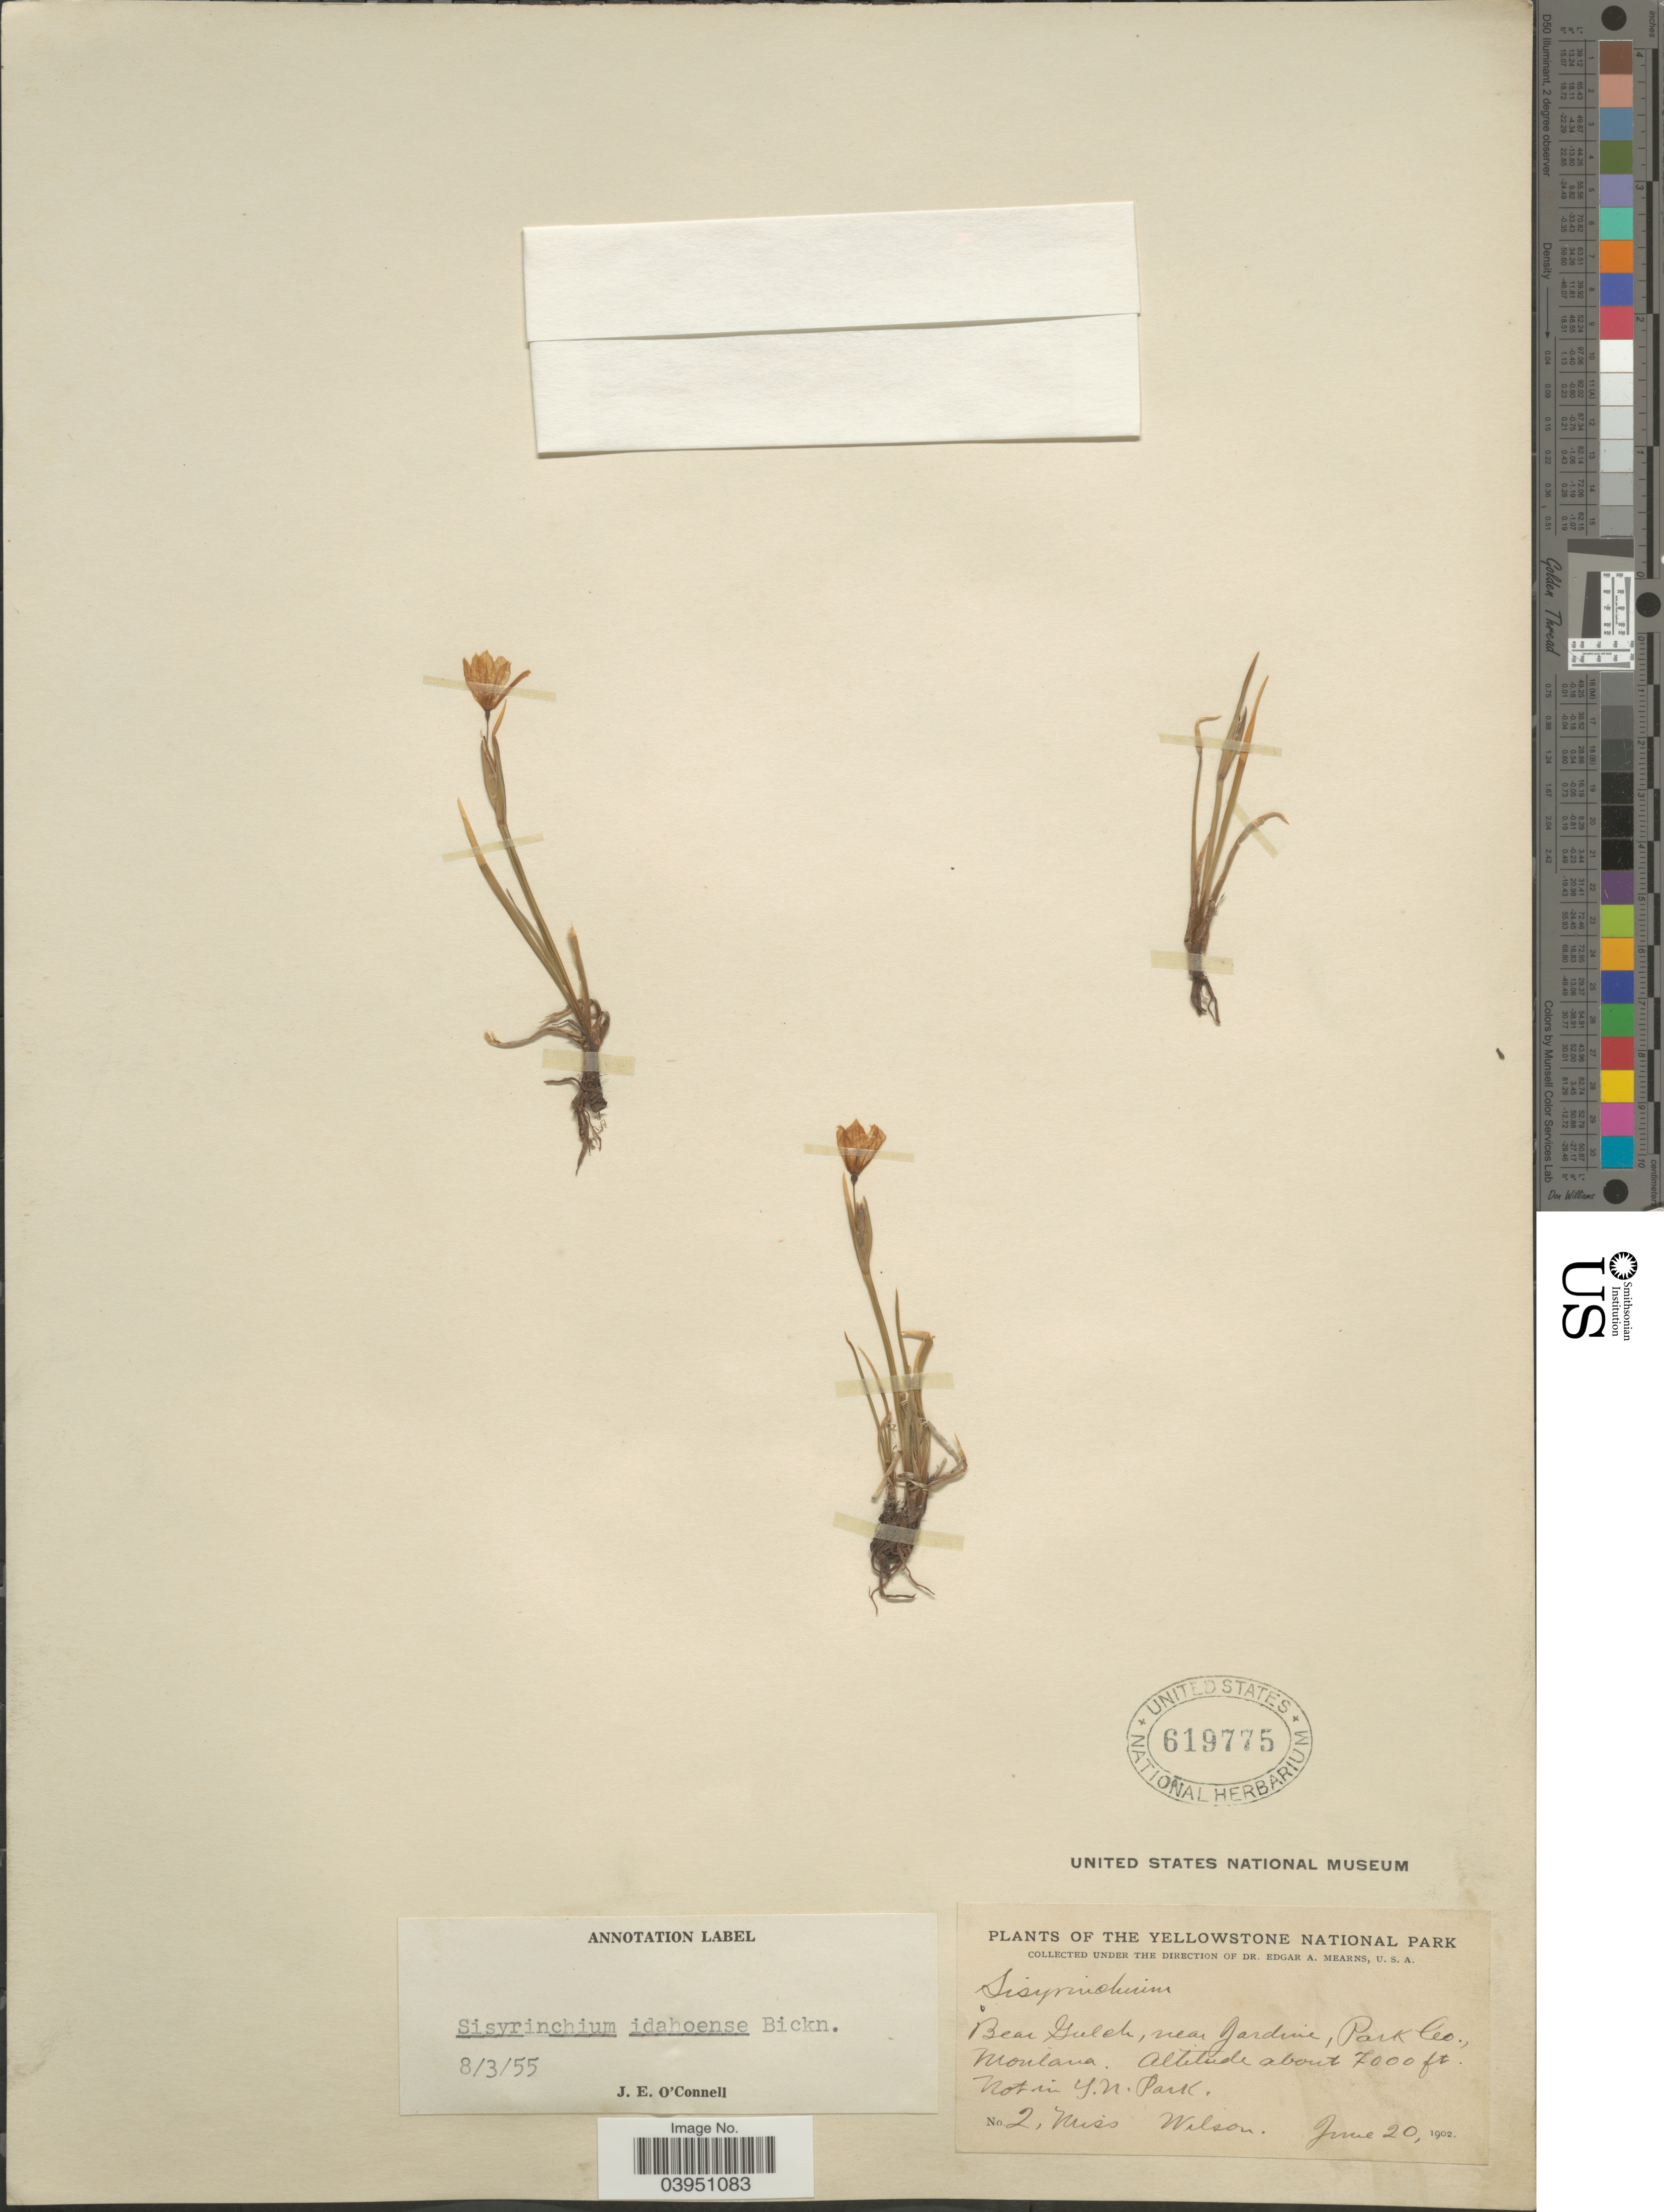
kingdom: Plantae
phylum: Tracheophyta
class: Liliopsida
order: Asparagales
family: Iridaceae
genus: Sisyrinchium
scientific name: Sisyrinchium idahoense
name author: E.P. Bicknell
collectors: Wilson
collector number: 2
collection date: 1902-06-20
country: United States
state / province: Montana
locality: Yellowstone National Park. Bear Gulch, near Jardine, Park Co.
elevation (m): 2134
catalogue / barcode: US 619775